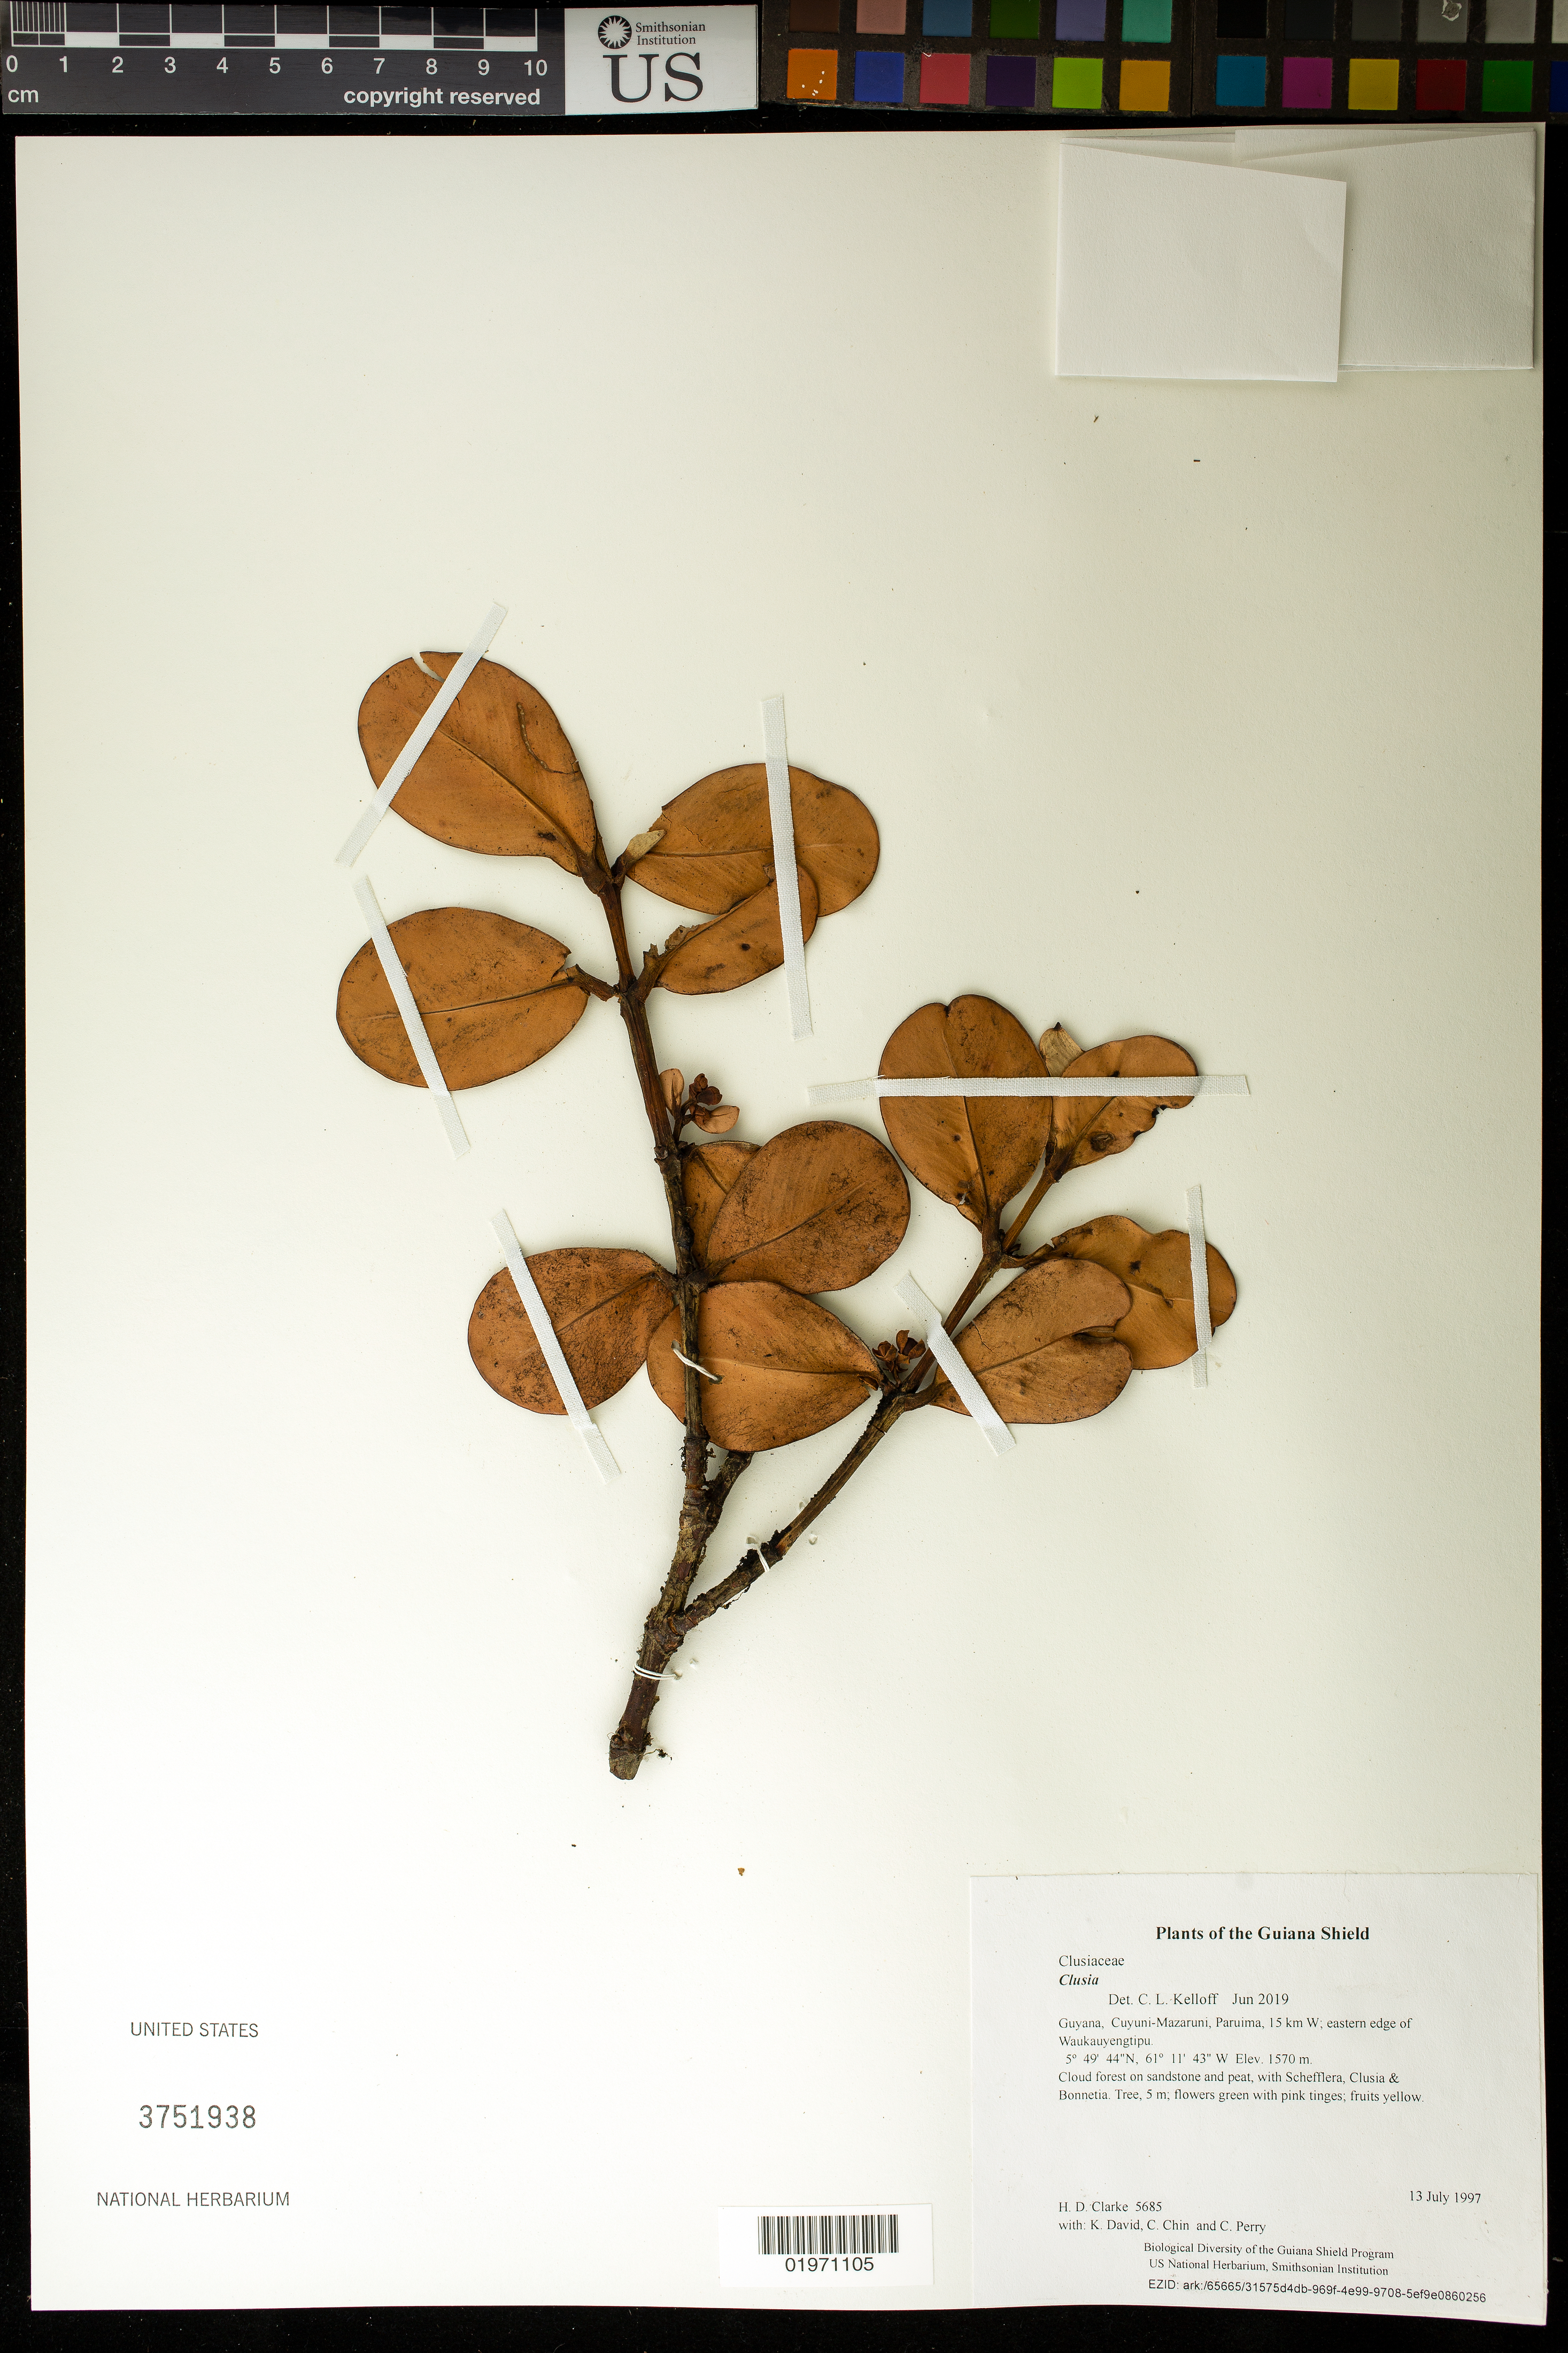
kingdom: Plantae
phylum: Tracheophyta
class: Magnoliopsida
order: Malpighiales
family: Clusiaceae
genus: Clusia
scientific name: Clusia sp.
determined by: Kelloff, C. L.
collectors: H. D. Clarke, K. David, C. Chin & C. Perry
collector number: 5685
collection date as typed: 13 July 1997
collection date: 1997-07-13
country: Guyana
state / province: Cuyuni-Mazaruni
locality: Paruima, 15 km W; eastern edge of Waukauyengtipu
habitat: Cloud forest on sandstone and peat, with Schefflera, Clusia & Bonnetia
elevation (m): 1570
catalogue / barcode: US 3751938